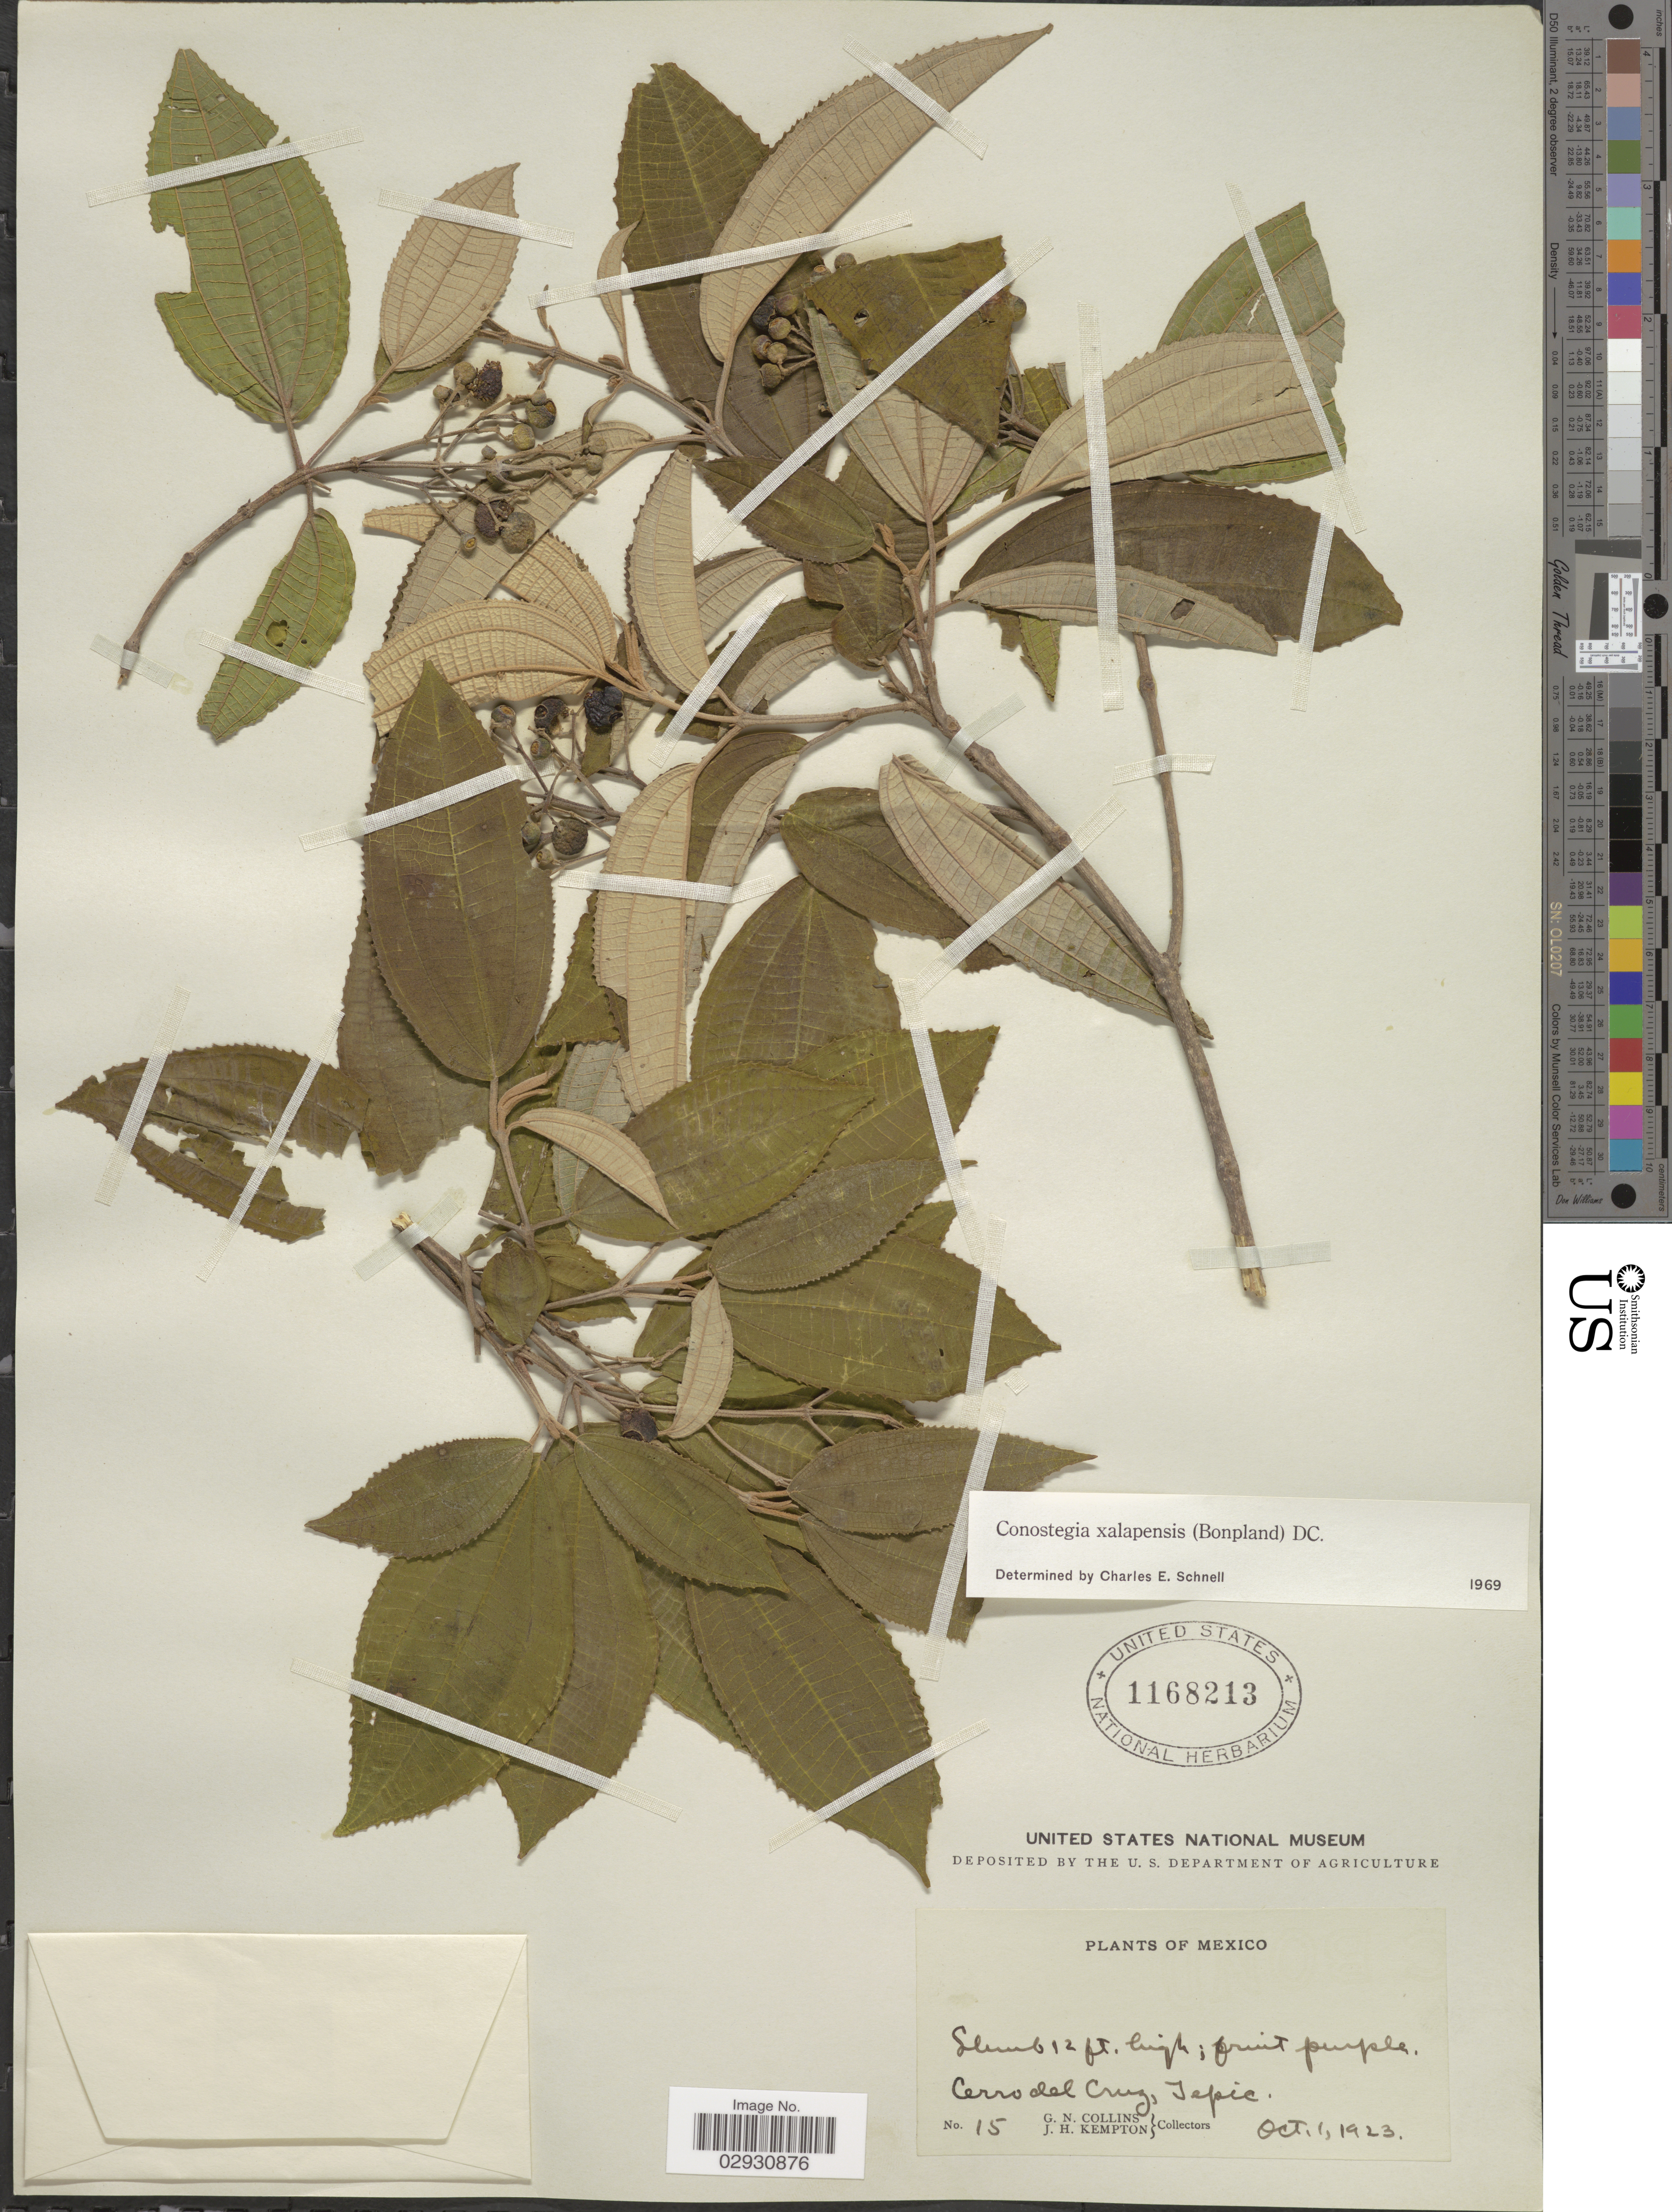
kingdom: Plantae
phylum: Tracheophyta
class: Magnoliopsida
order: Myrtales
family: Melastomataceae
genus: Conostegia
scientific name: Conostegia quadrangularis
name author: Schltdl. ex Steud.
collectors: G. Collins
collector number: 15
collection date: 1923-10-01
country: Mexico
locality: Cerro del Cruz, Tepic.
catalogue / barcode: US 1168213